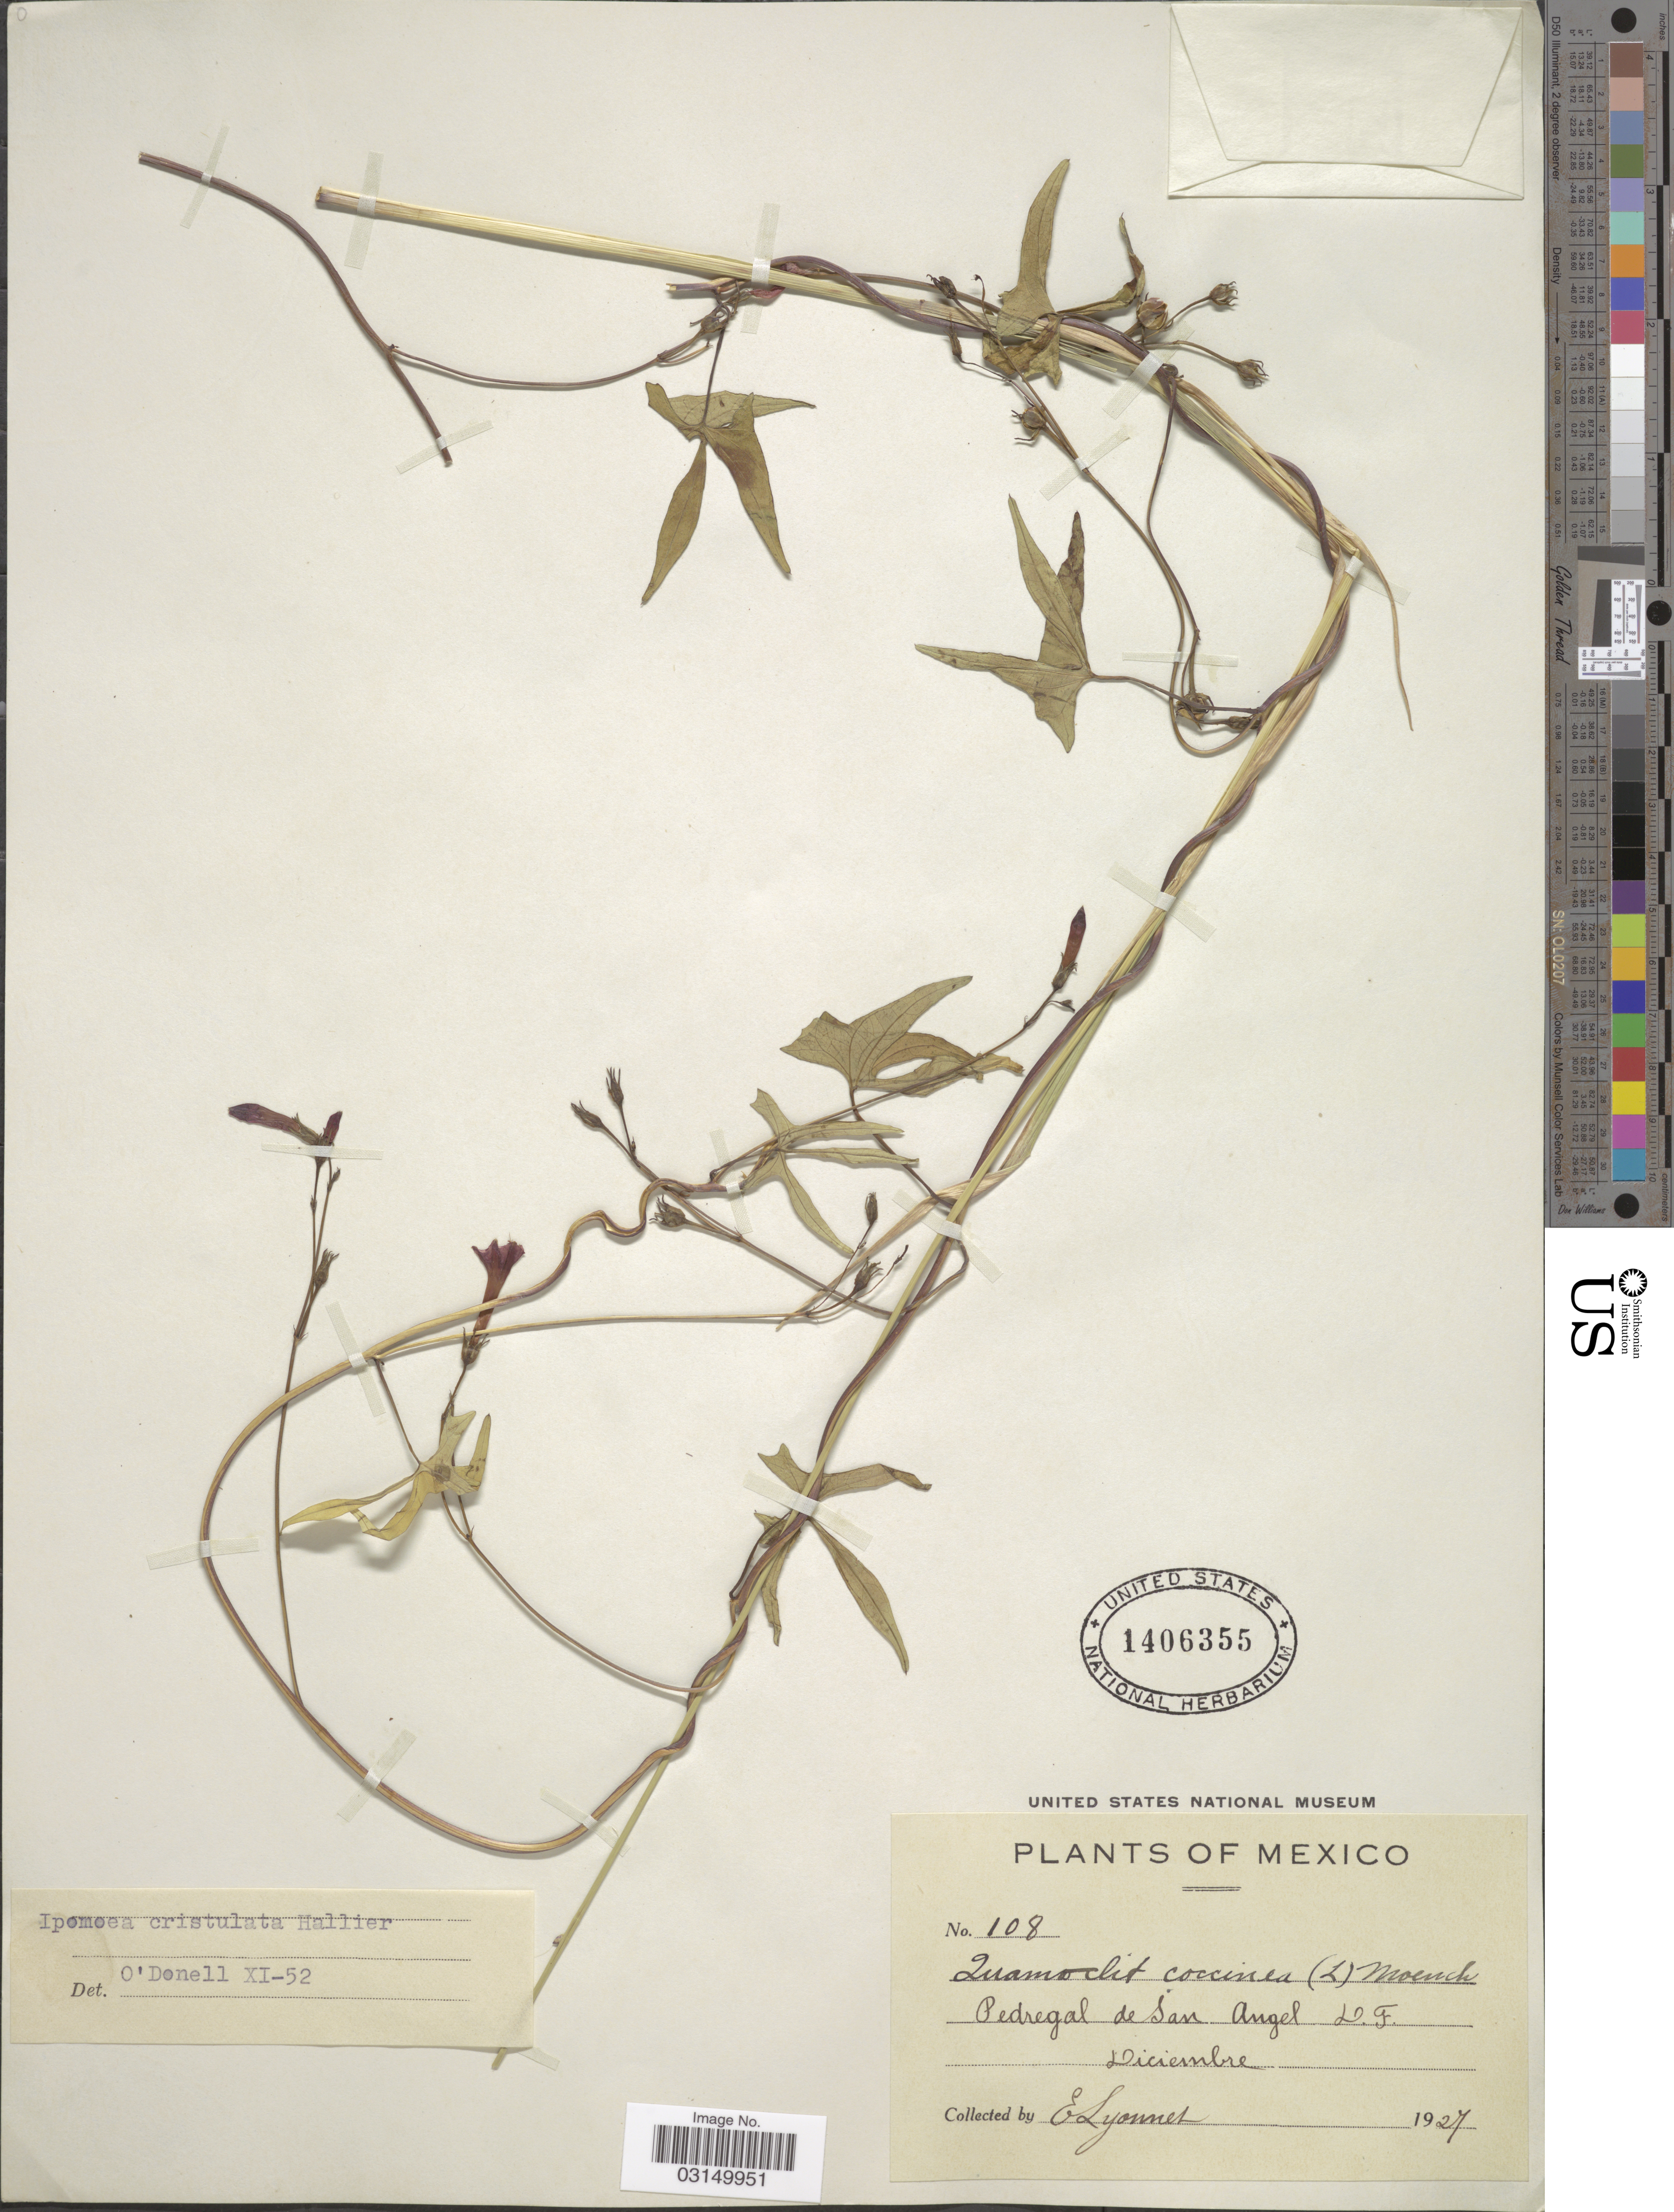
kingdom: Plantae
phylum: Tracheophyta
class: Magnoliopsida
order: Solanales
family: Convolvulaceae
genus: Ipomoea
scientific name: Ipomoea cristulata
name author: Hallier f.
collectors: E. Lyonnet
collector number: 108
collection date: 1927-12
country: Mexico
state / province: Distrito Federal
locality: Pedregal de San Angel D.F.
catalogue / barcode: US 1406355